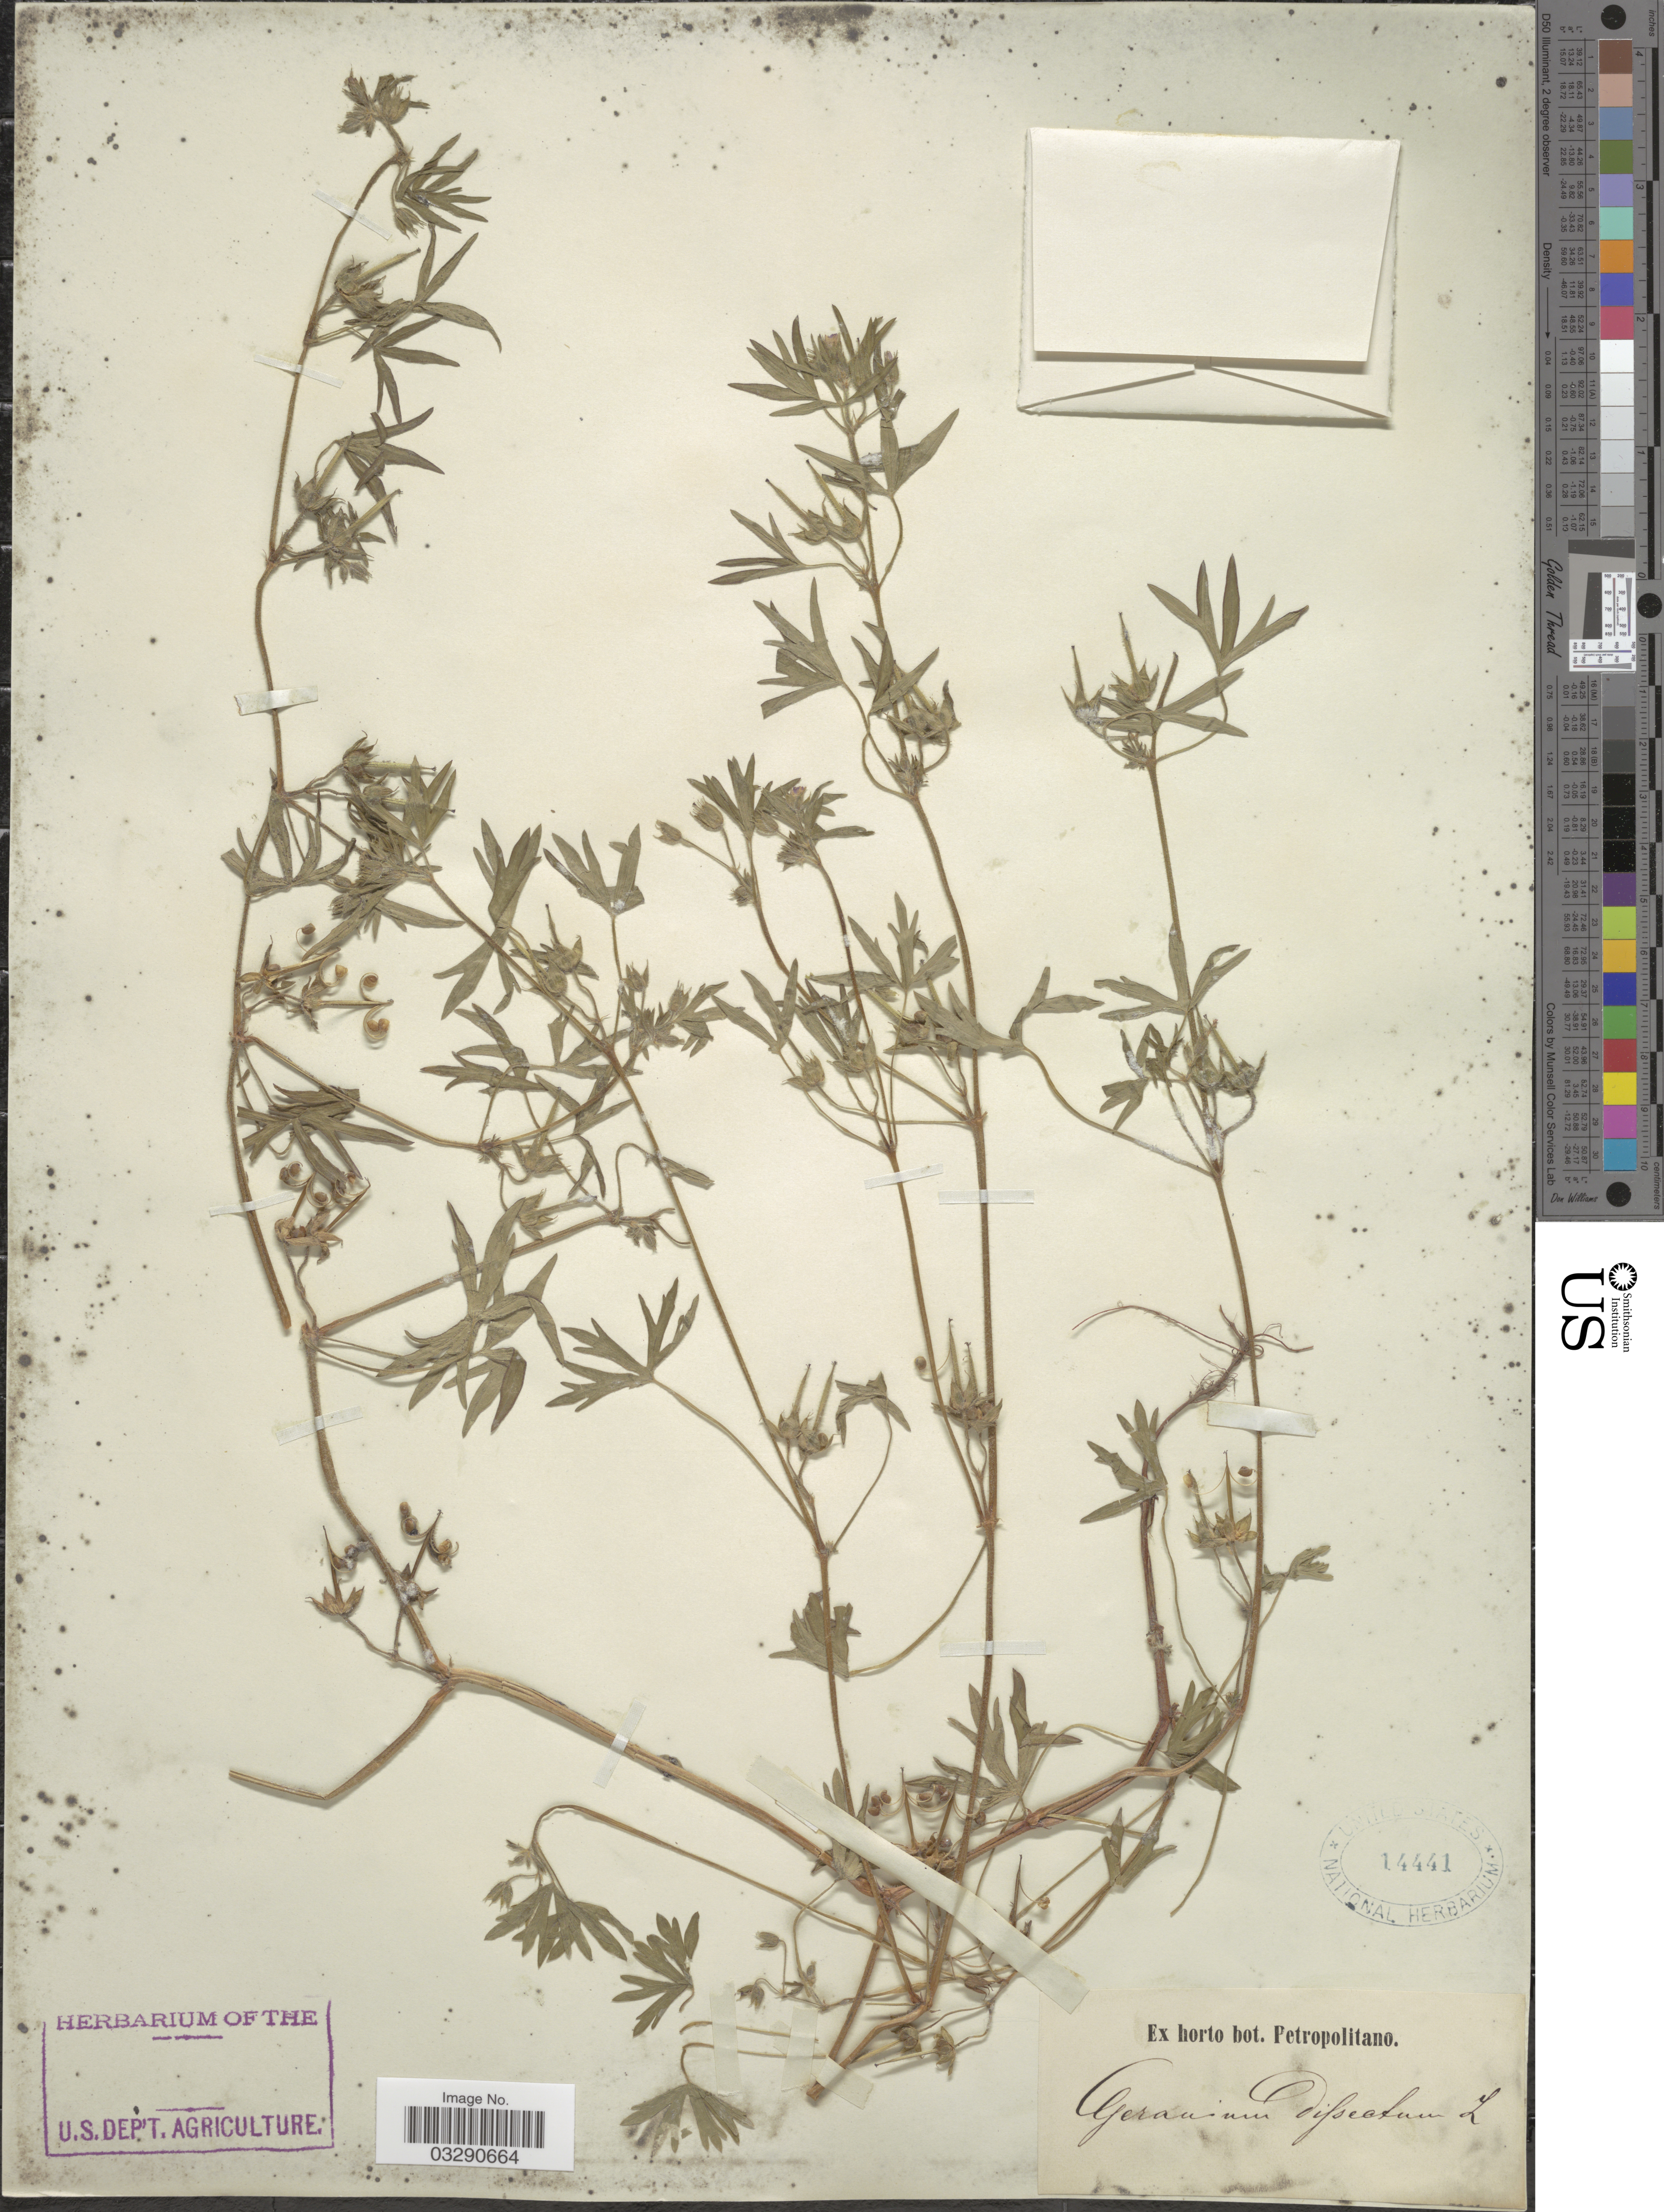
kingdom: Plantae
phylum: Tracheophyta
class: Magnoliopsida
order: Geraniales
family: Geraniaceae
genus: Geranium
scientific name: Geranium dissectum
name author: L.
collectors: ex Horto Bot. Petropolitano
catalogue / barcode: US 1441